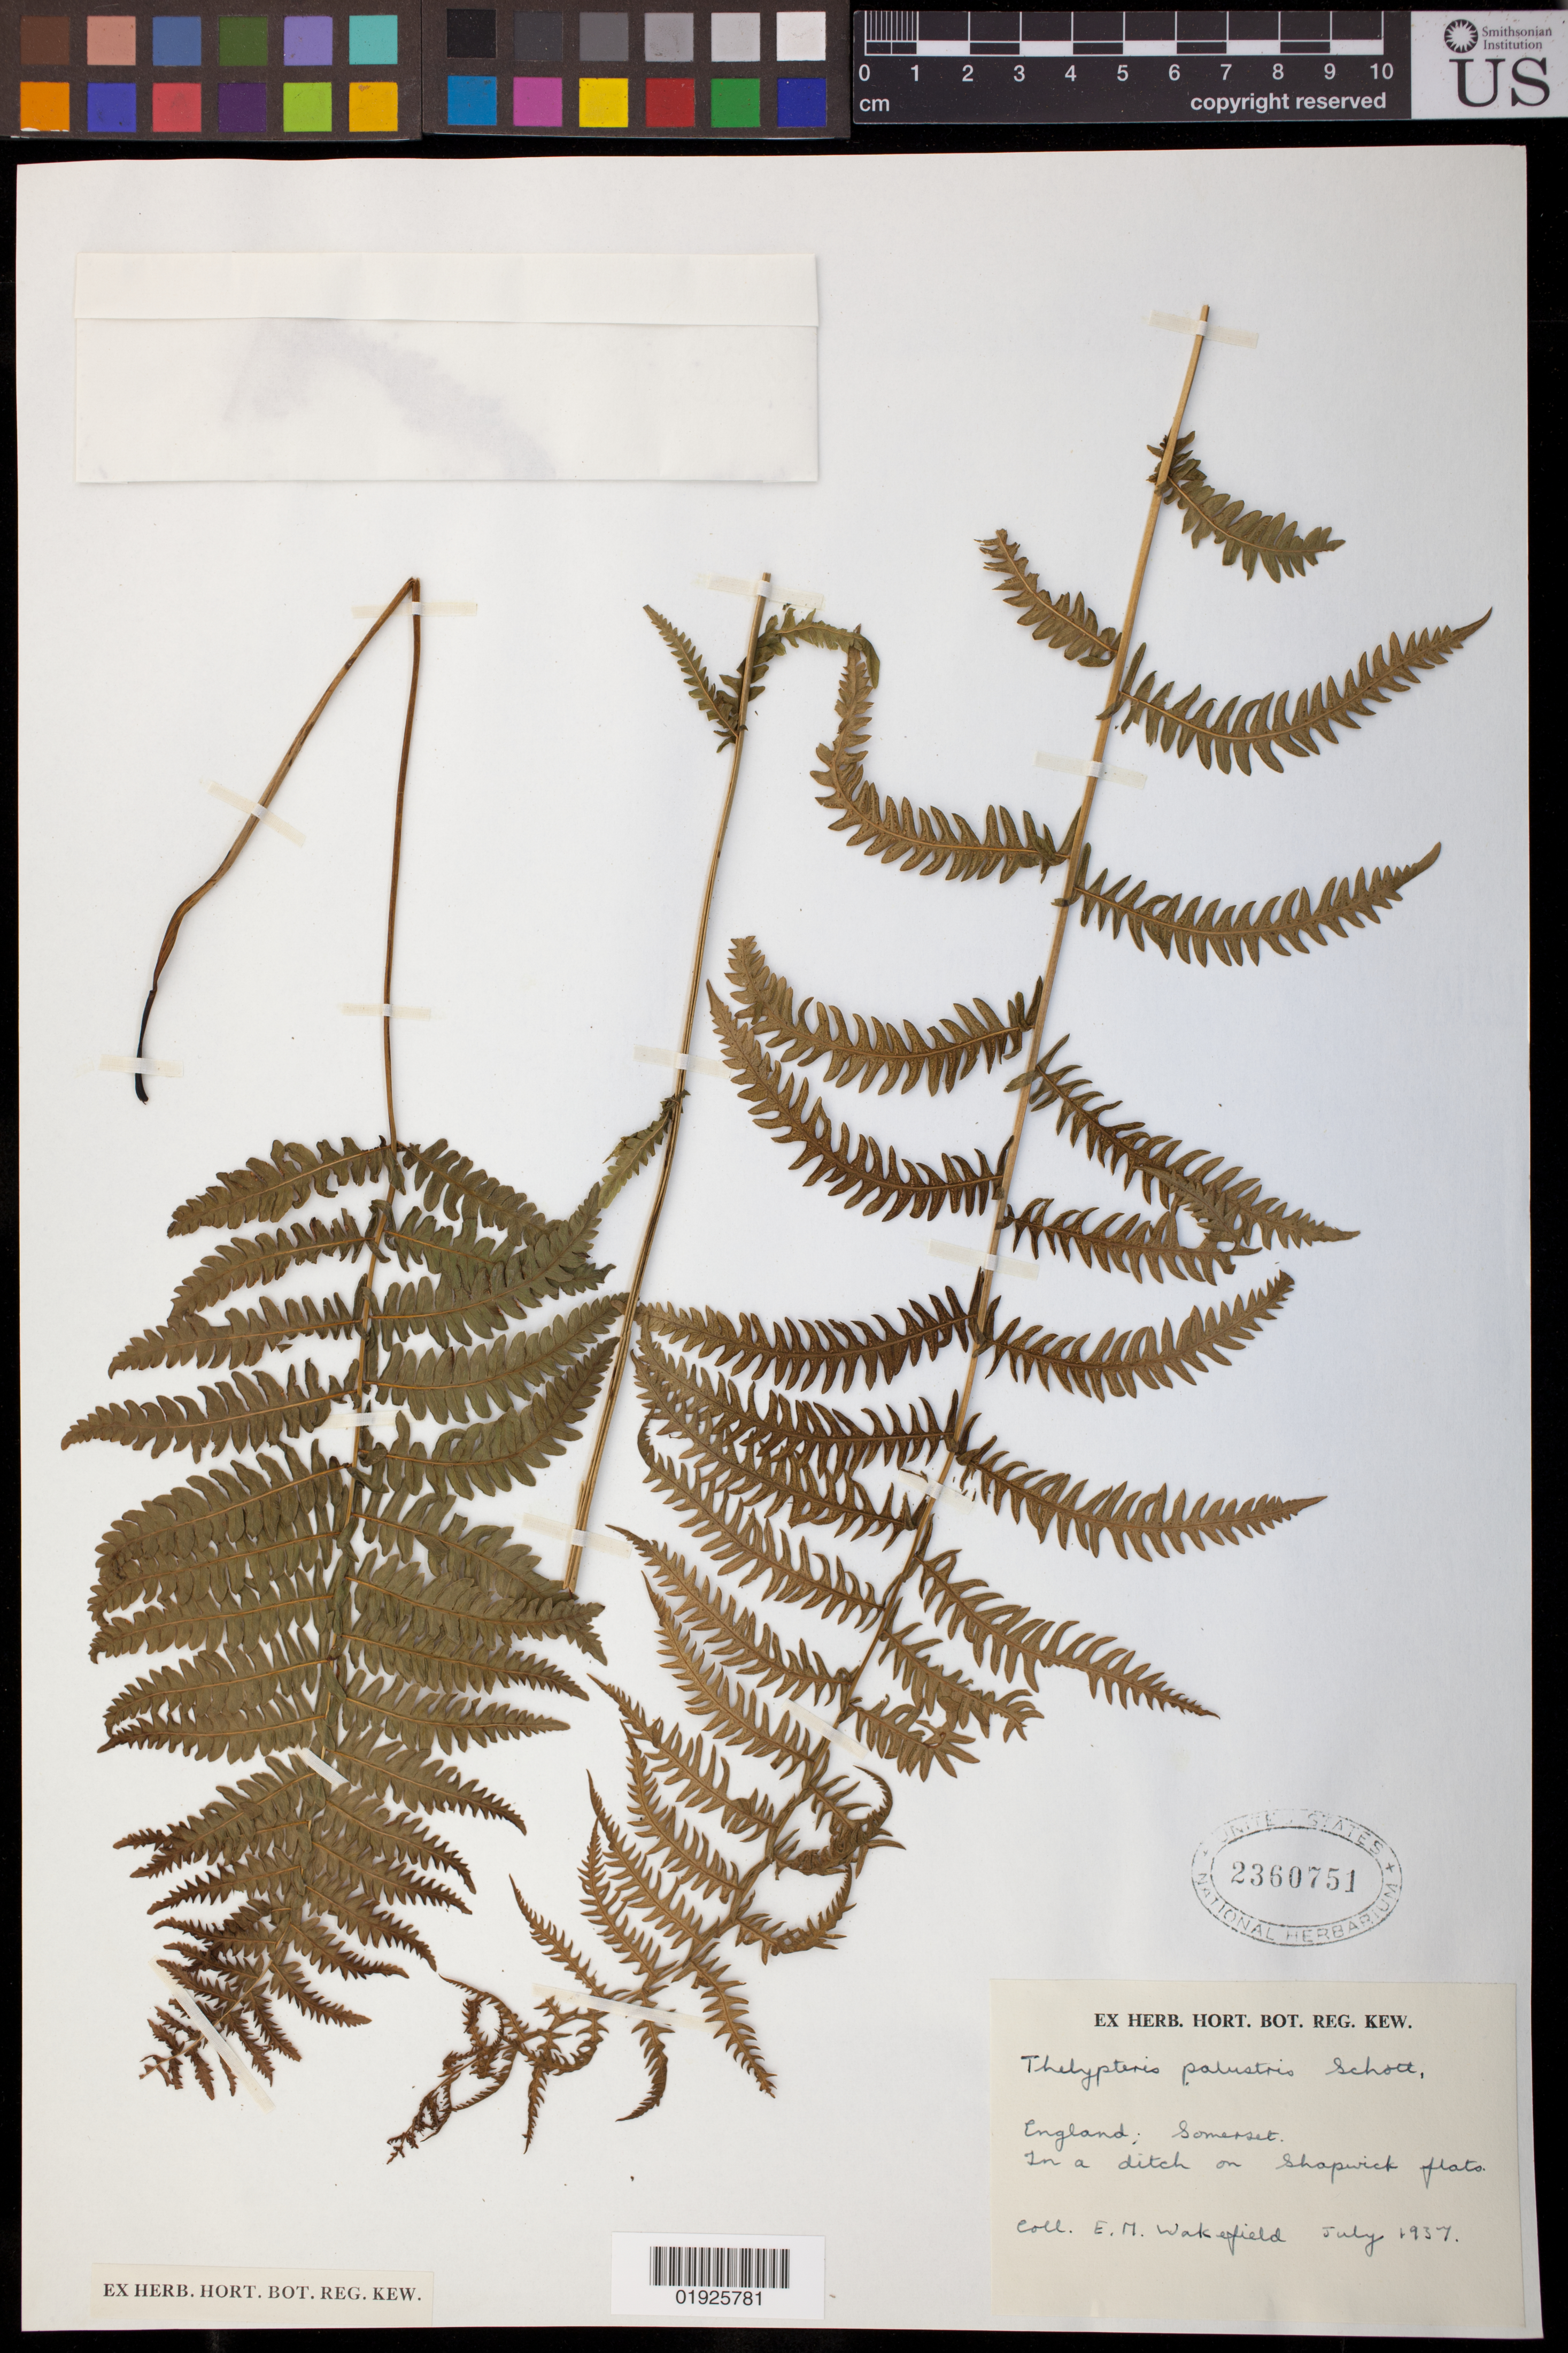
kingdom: Plantae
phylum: Tracheophyta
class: Polypodiopsida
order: Polypodiales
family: Thelypteridaceae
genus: Thelypteris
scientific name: Thelypteris palustris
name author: (Salisb.) Schott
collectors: E. Wakefield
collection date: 1937-07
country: United Kingdom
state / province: England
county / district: Somerset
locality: In a ditch on Shapwick flats.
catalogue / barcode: US 2360751